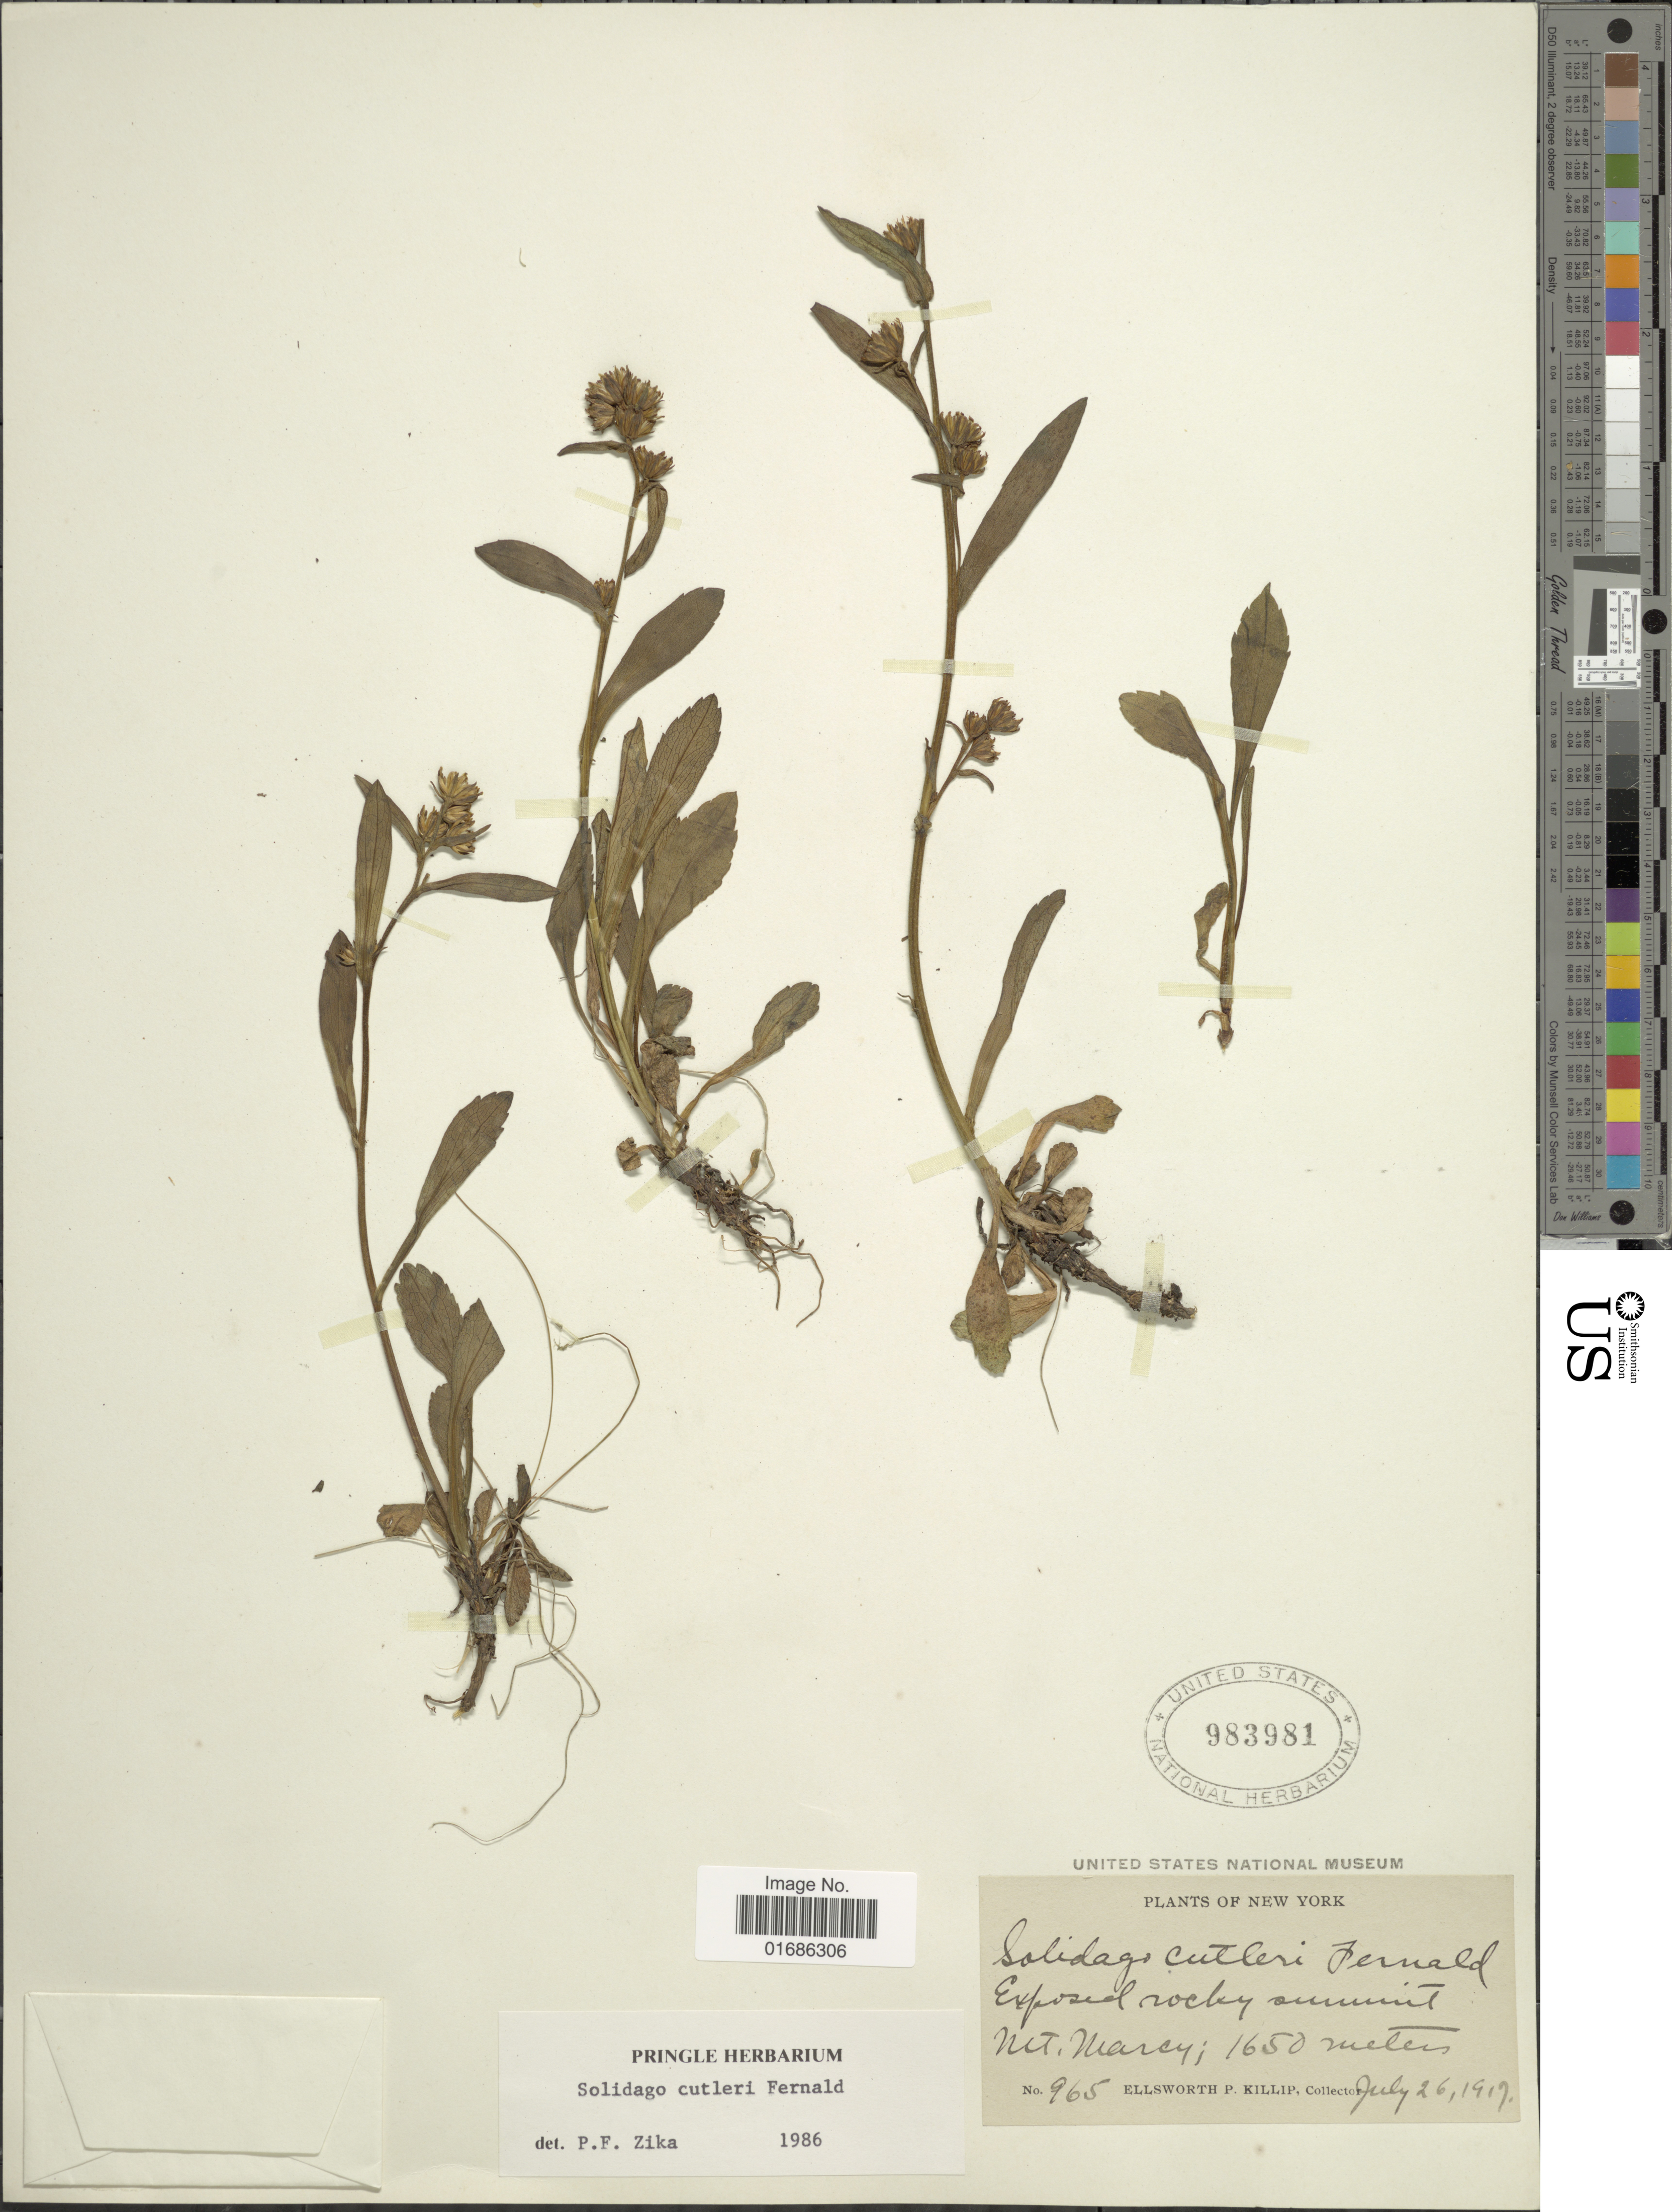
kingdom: Plantae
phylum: Tracheophyta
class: Magnoliopsida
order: Asterales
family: Asteraceae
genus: Solidago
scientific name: Solidago cutleri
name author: Fernald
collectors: E. P. Killip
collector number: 965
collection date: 1949-07-26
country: United States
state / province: New York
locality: Exposed rocky summit Mt Marcy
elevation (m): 1650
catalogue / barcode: US 983981